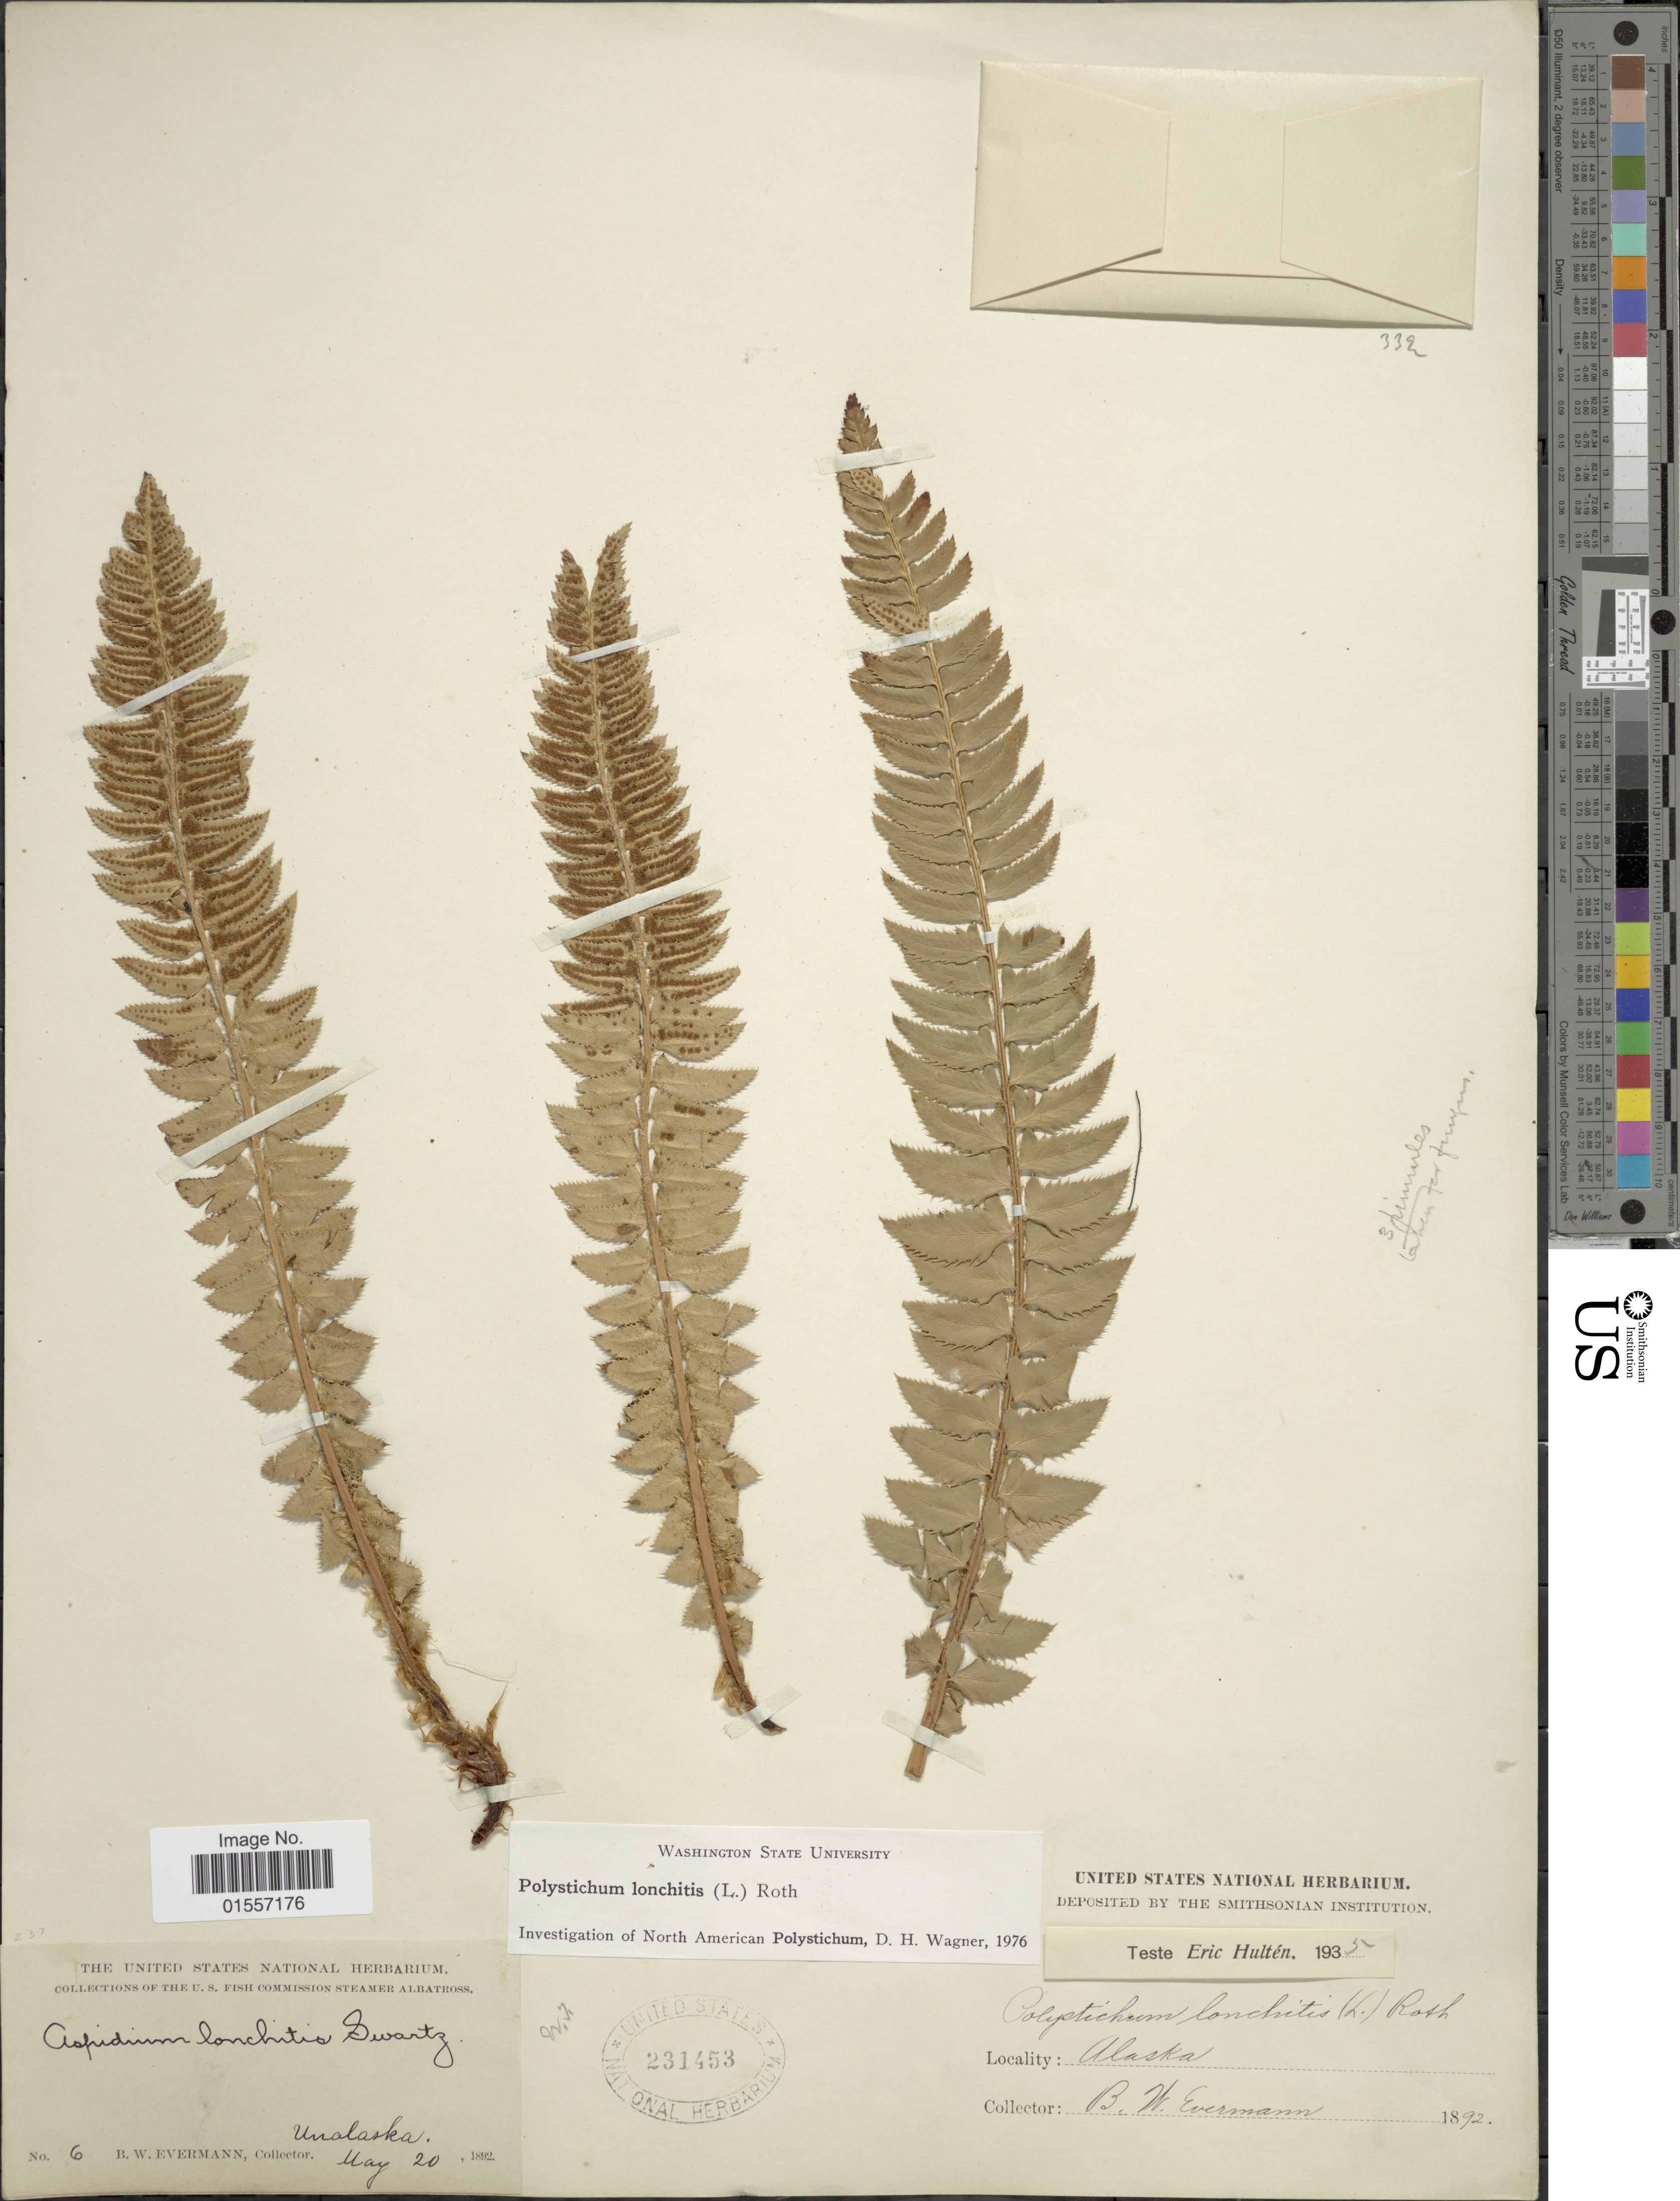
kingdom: Plantae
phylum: Tracheophyta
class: Polypodiopsida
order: Polypodiales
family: Dryopteridaceae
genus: Polystichum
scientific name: Polystichum lonchitis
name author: (Roth) L.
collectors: B. W. Evermann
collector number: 6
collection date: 1892-05-20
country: United States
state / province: Alaska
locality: Unalaska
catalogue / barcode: US 231453